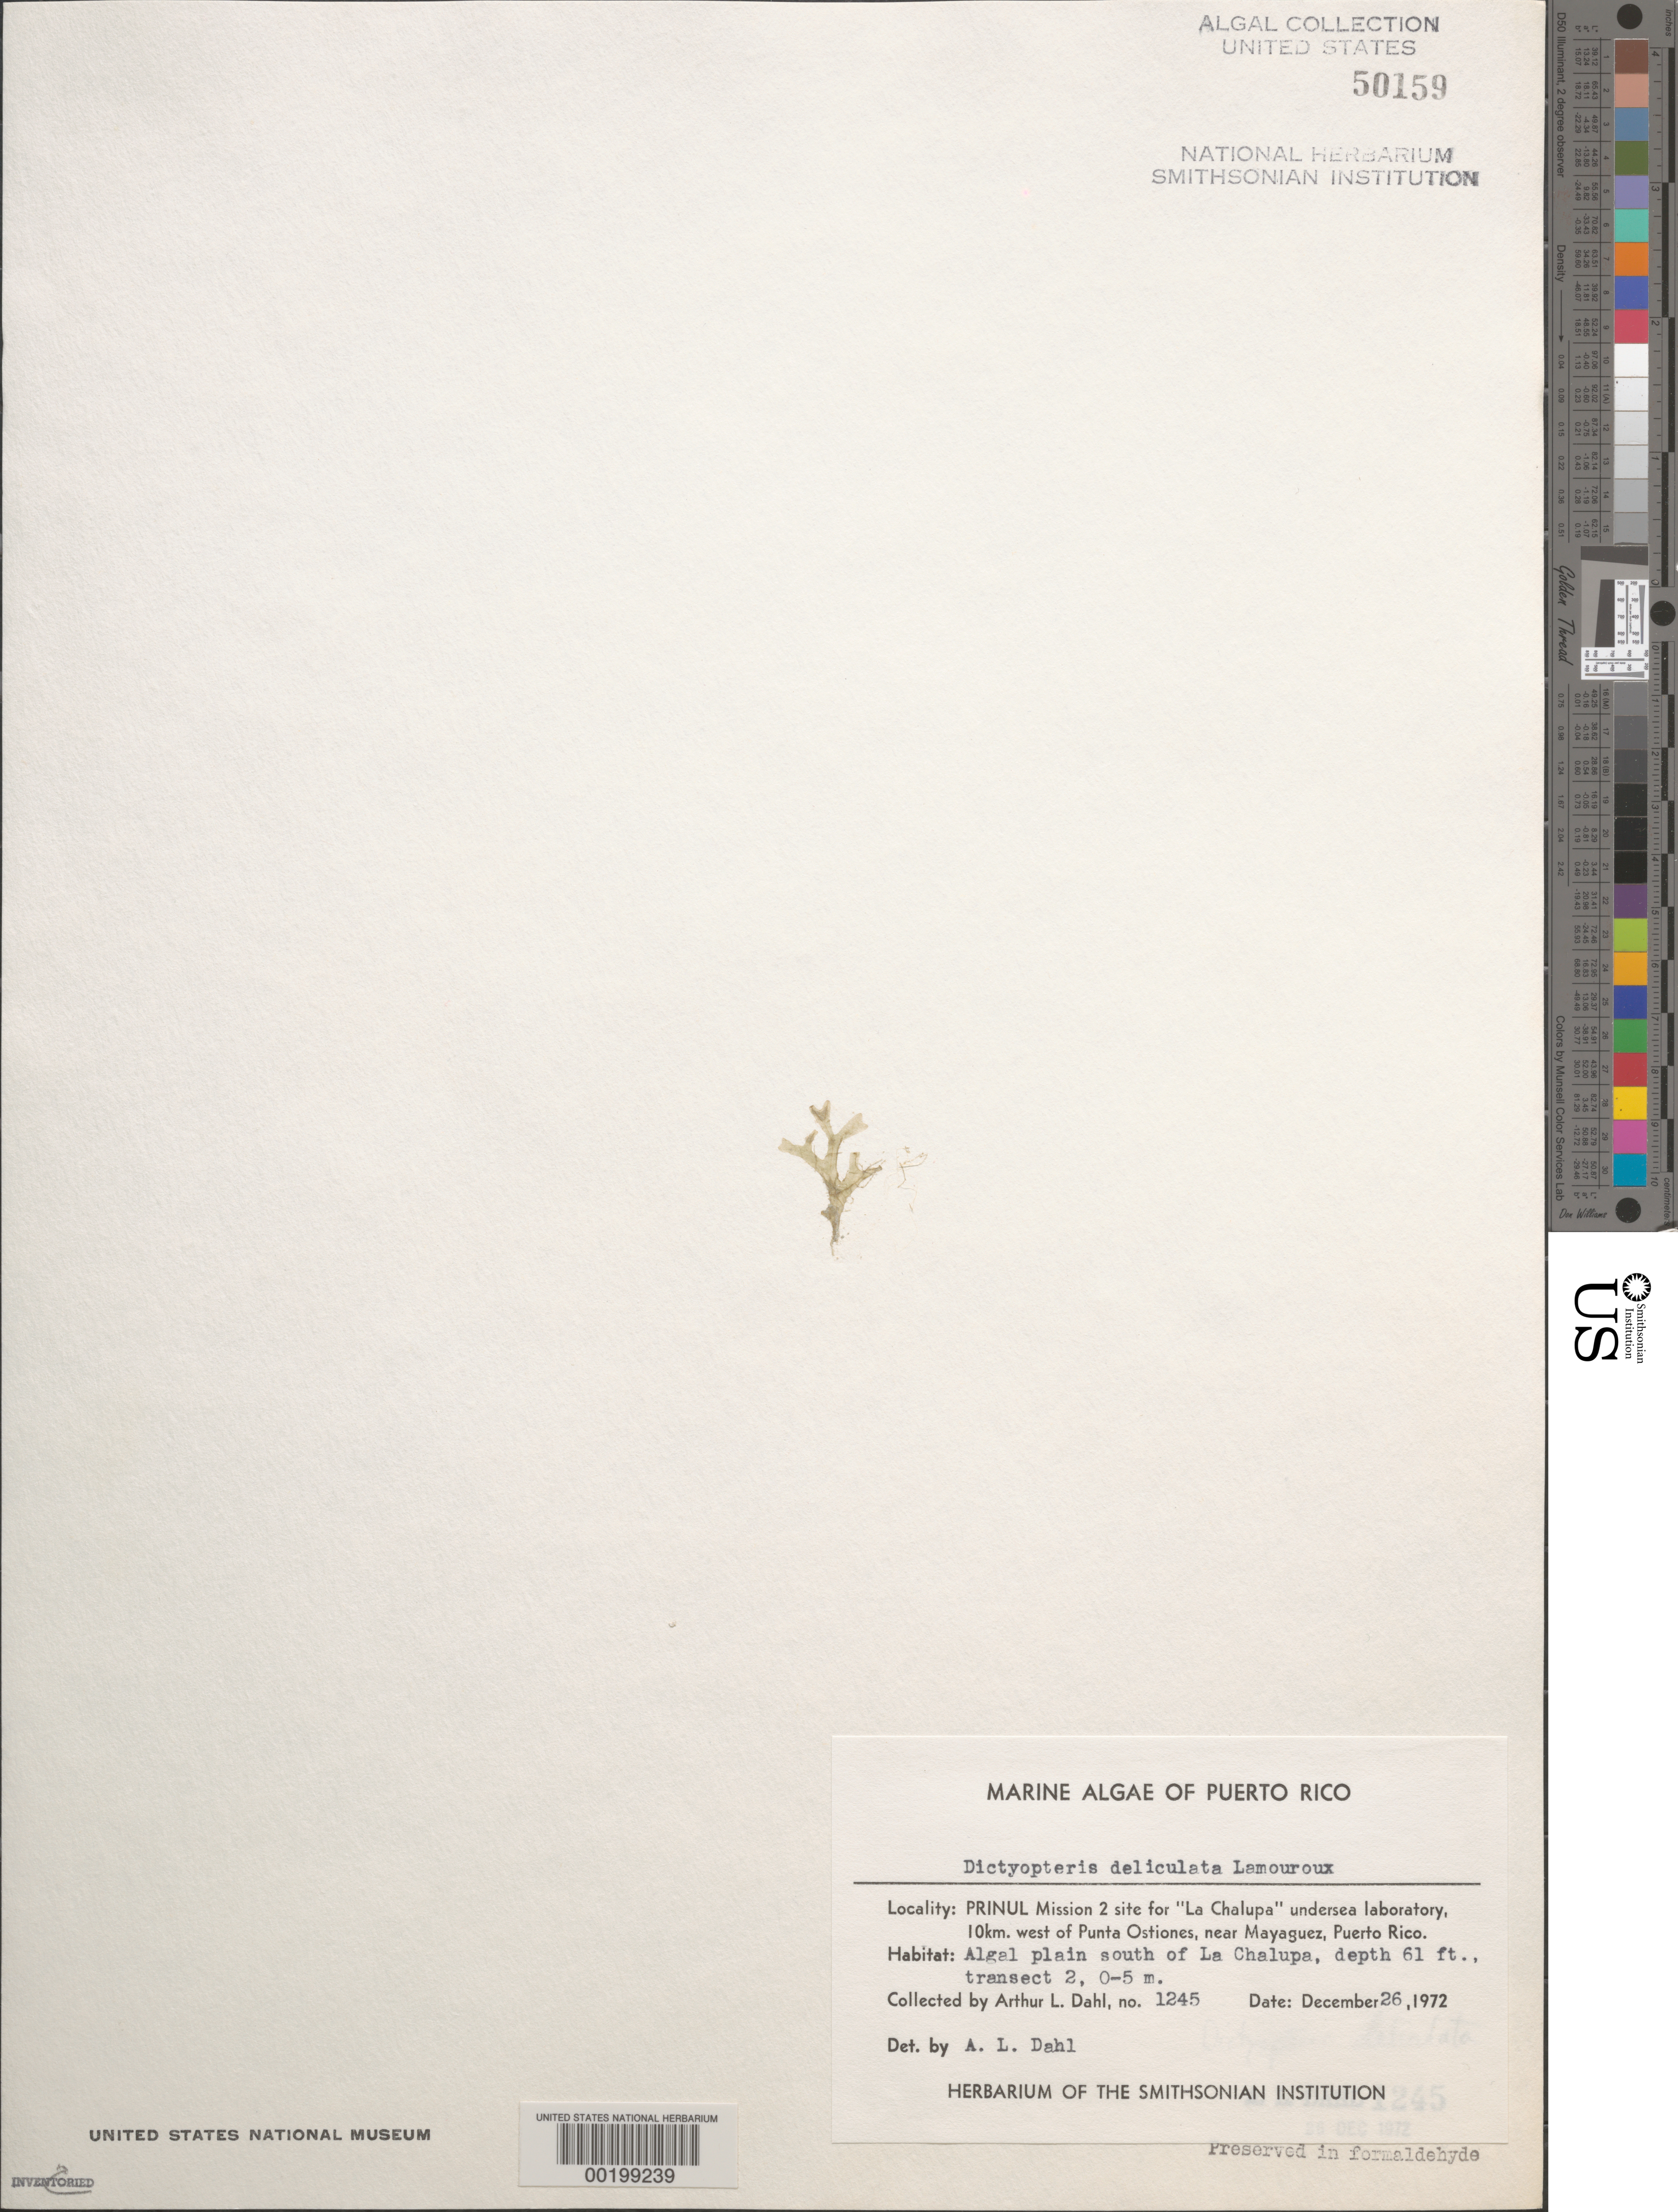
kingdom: Chromista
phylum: Ochrophyta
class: Phaeophyceae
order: Dictyotales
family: Dictyotaceae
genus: Dictyopteris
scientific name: Dictyopteris delicatula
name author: J.V.Lamouroux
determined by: Dahl, A. E.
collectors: A. Dahl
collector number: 1245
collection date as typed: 26 Dec 1972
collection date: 1972-12-26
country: Puerto Rico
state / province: Mayaguez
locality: La chalupa undersea laboratory, 10 km west of punta ostiones, near mayaguez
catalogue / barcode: US 50159